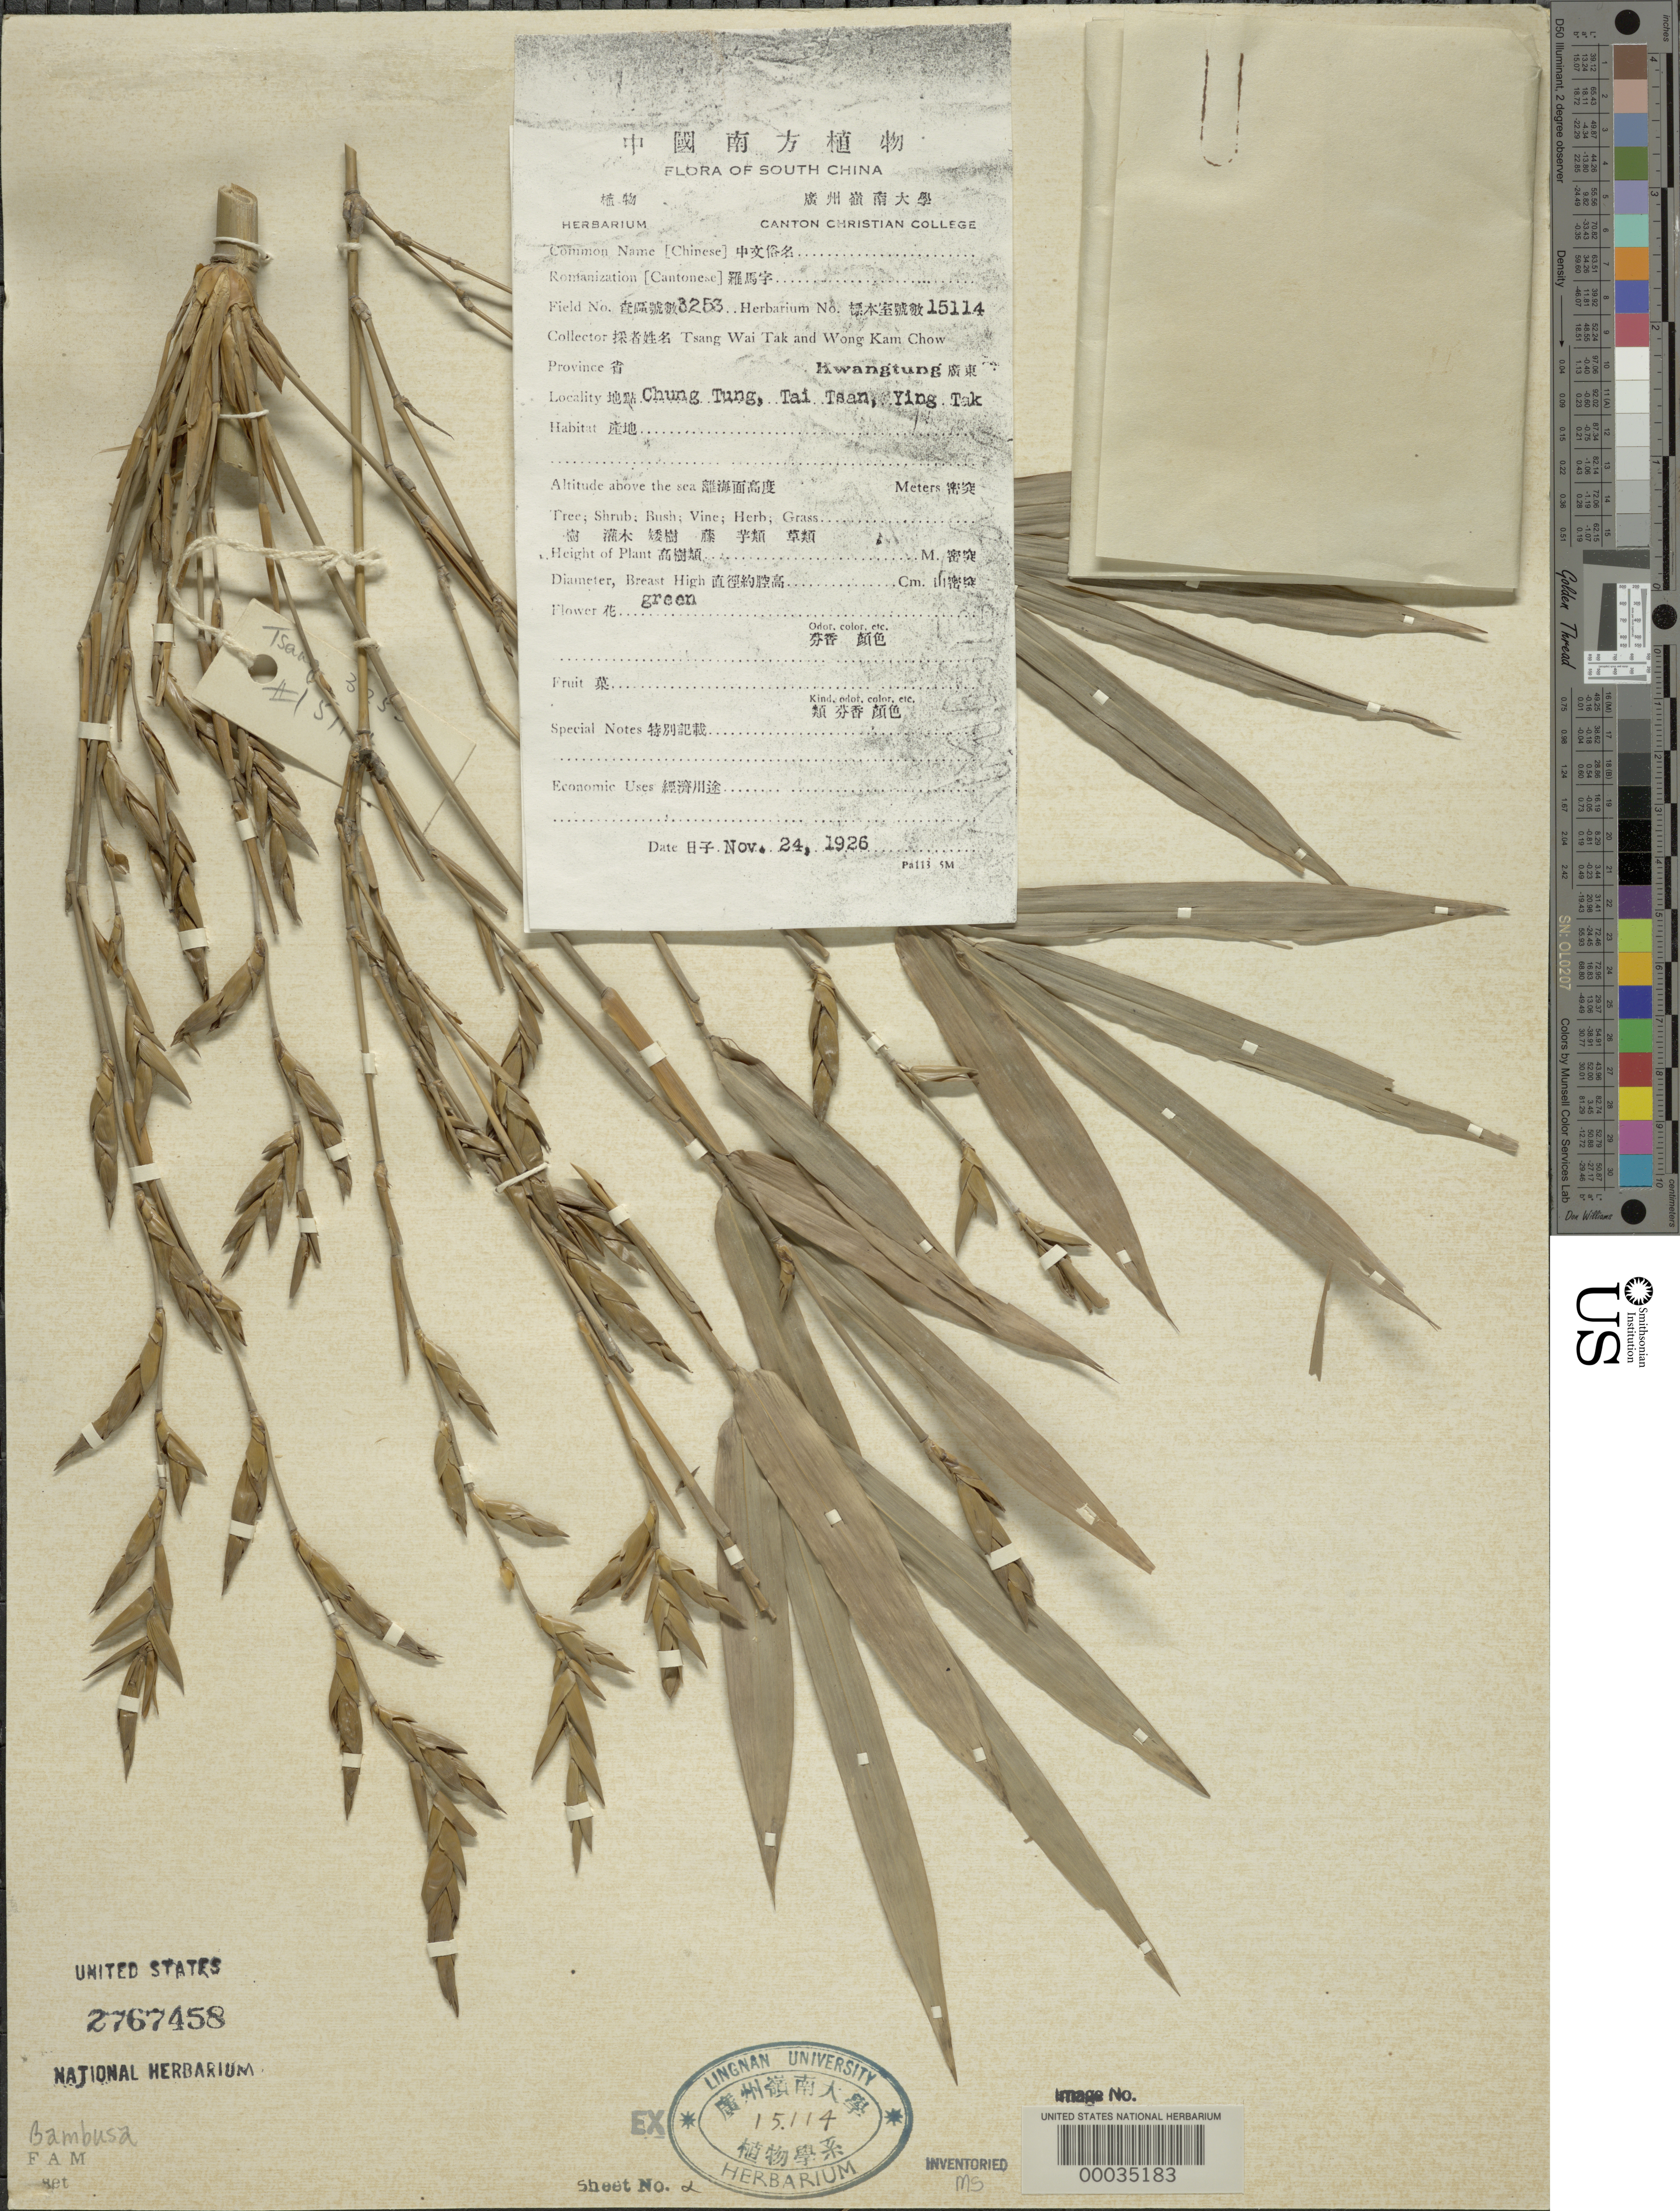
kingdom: Plantae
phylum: Tracheophyta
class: Liliopsida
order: Poales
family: Poaceae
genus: Bambusa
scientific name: Bambusa sp.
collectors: W. T. Tsang & K. C. Wong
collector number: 3253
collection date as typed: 24 Nov 1926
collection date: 1926-11-24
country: China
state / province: Guangdong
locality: Chung tung, tai tsan, ying tak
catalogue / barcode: US 2767458